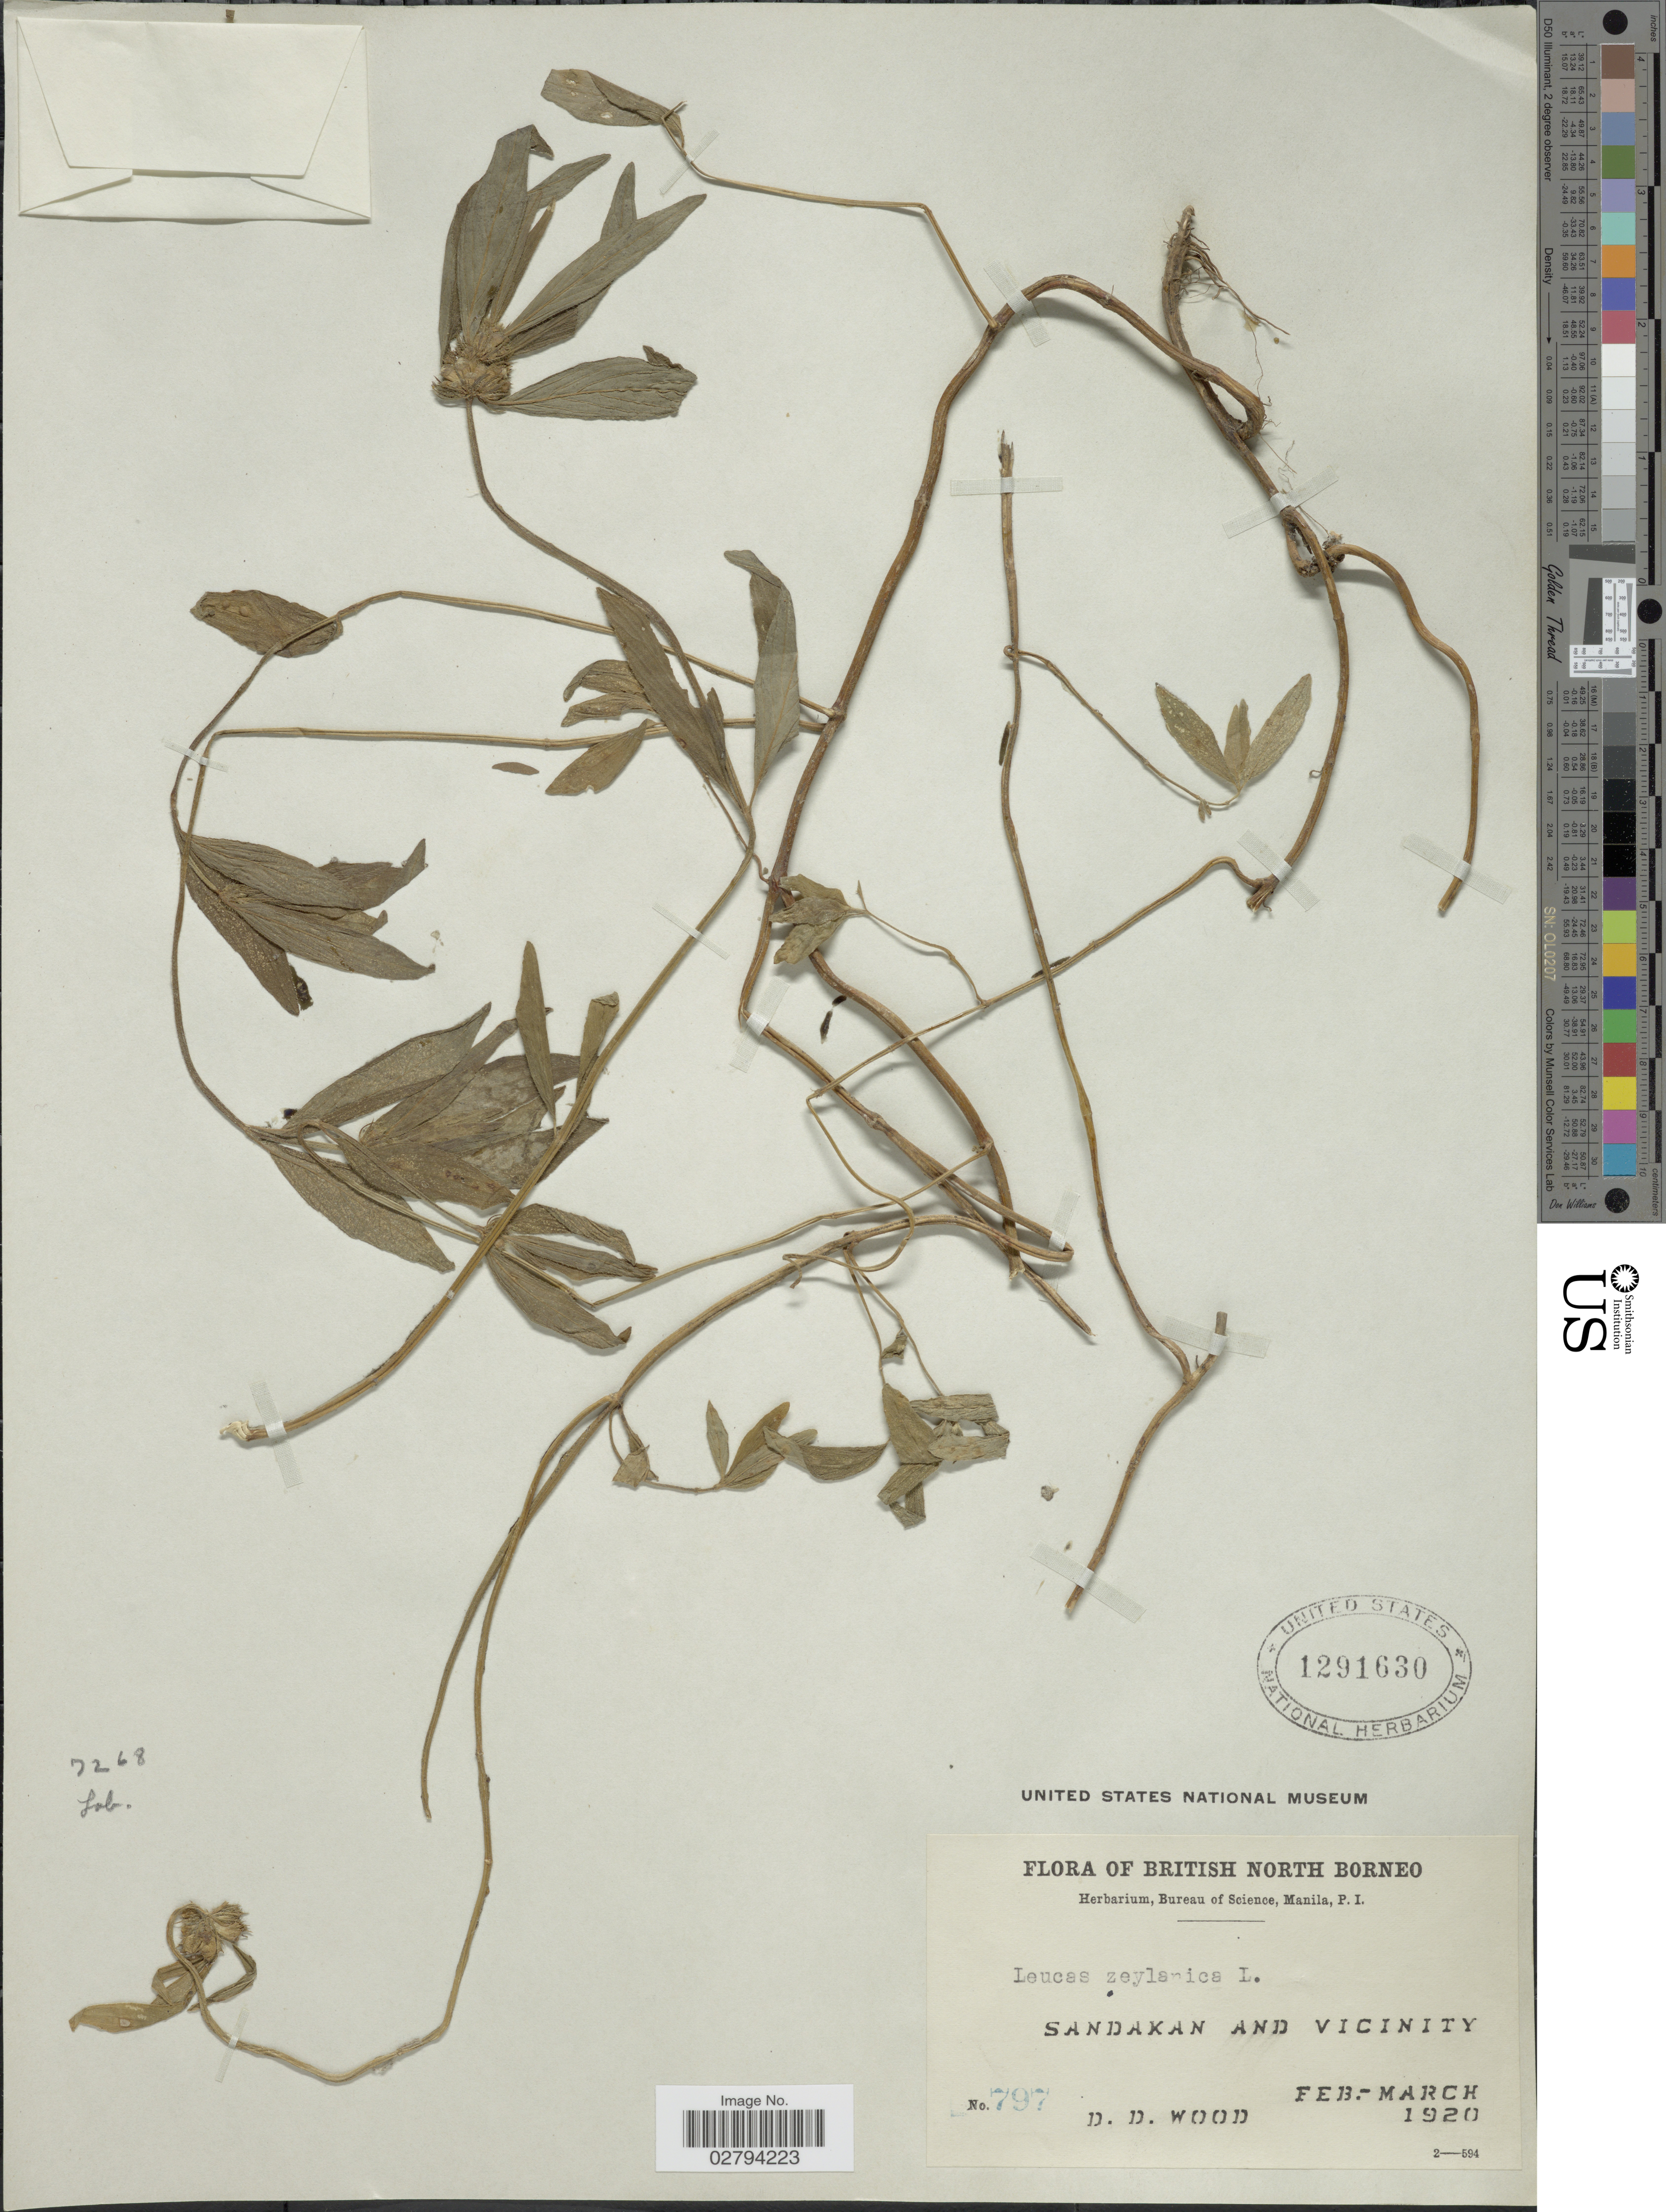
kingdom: Plantae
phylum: Tracheophyta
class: Magnoliopsida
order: Lamiales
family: Lamiaceae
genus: Leucas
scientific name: Leucas zeylanica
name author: (L.) W.T. Aiton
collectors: D. Wood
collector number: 797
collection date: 1920-02/1920-03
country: Malaysia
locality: British North Borneo, Sandakan and Vicinity.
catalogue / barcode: US 1291630